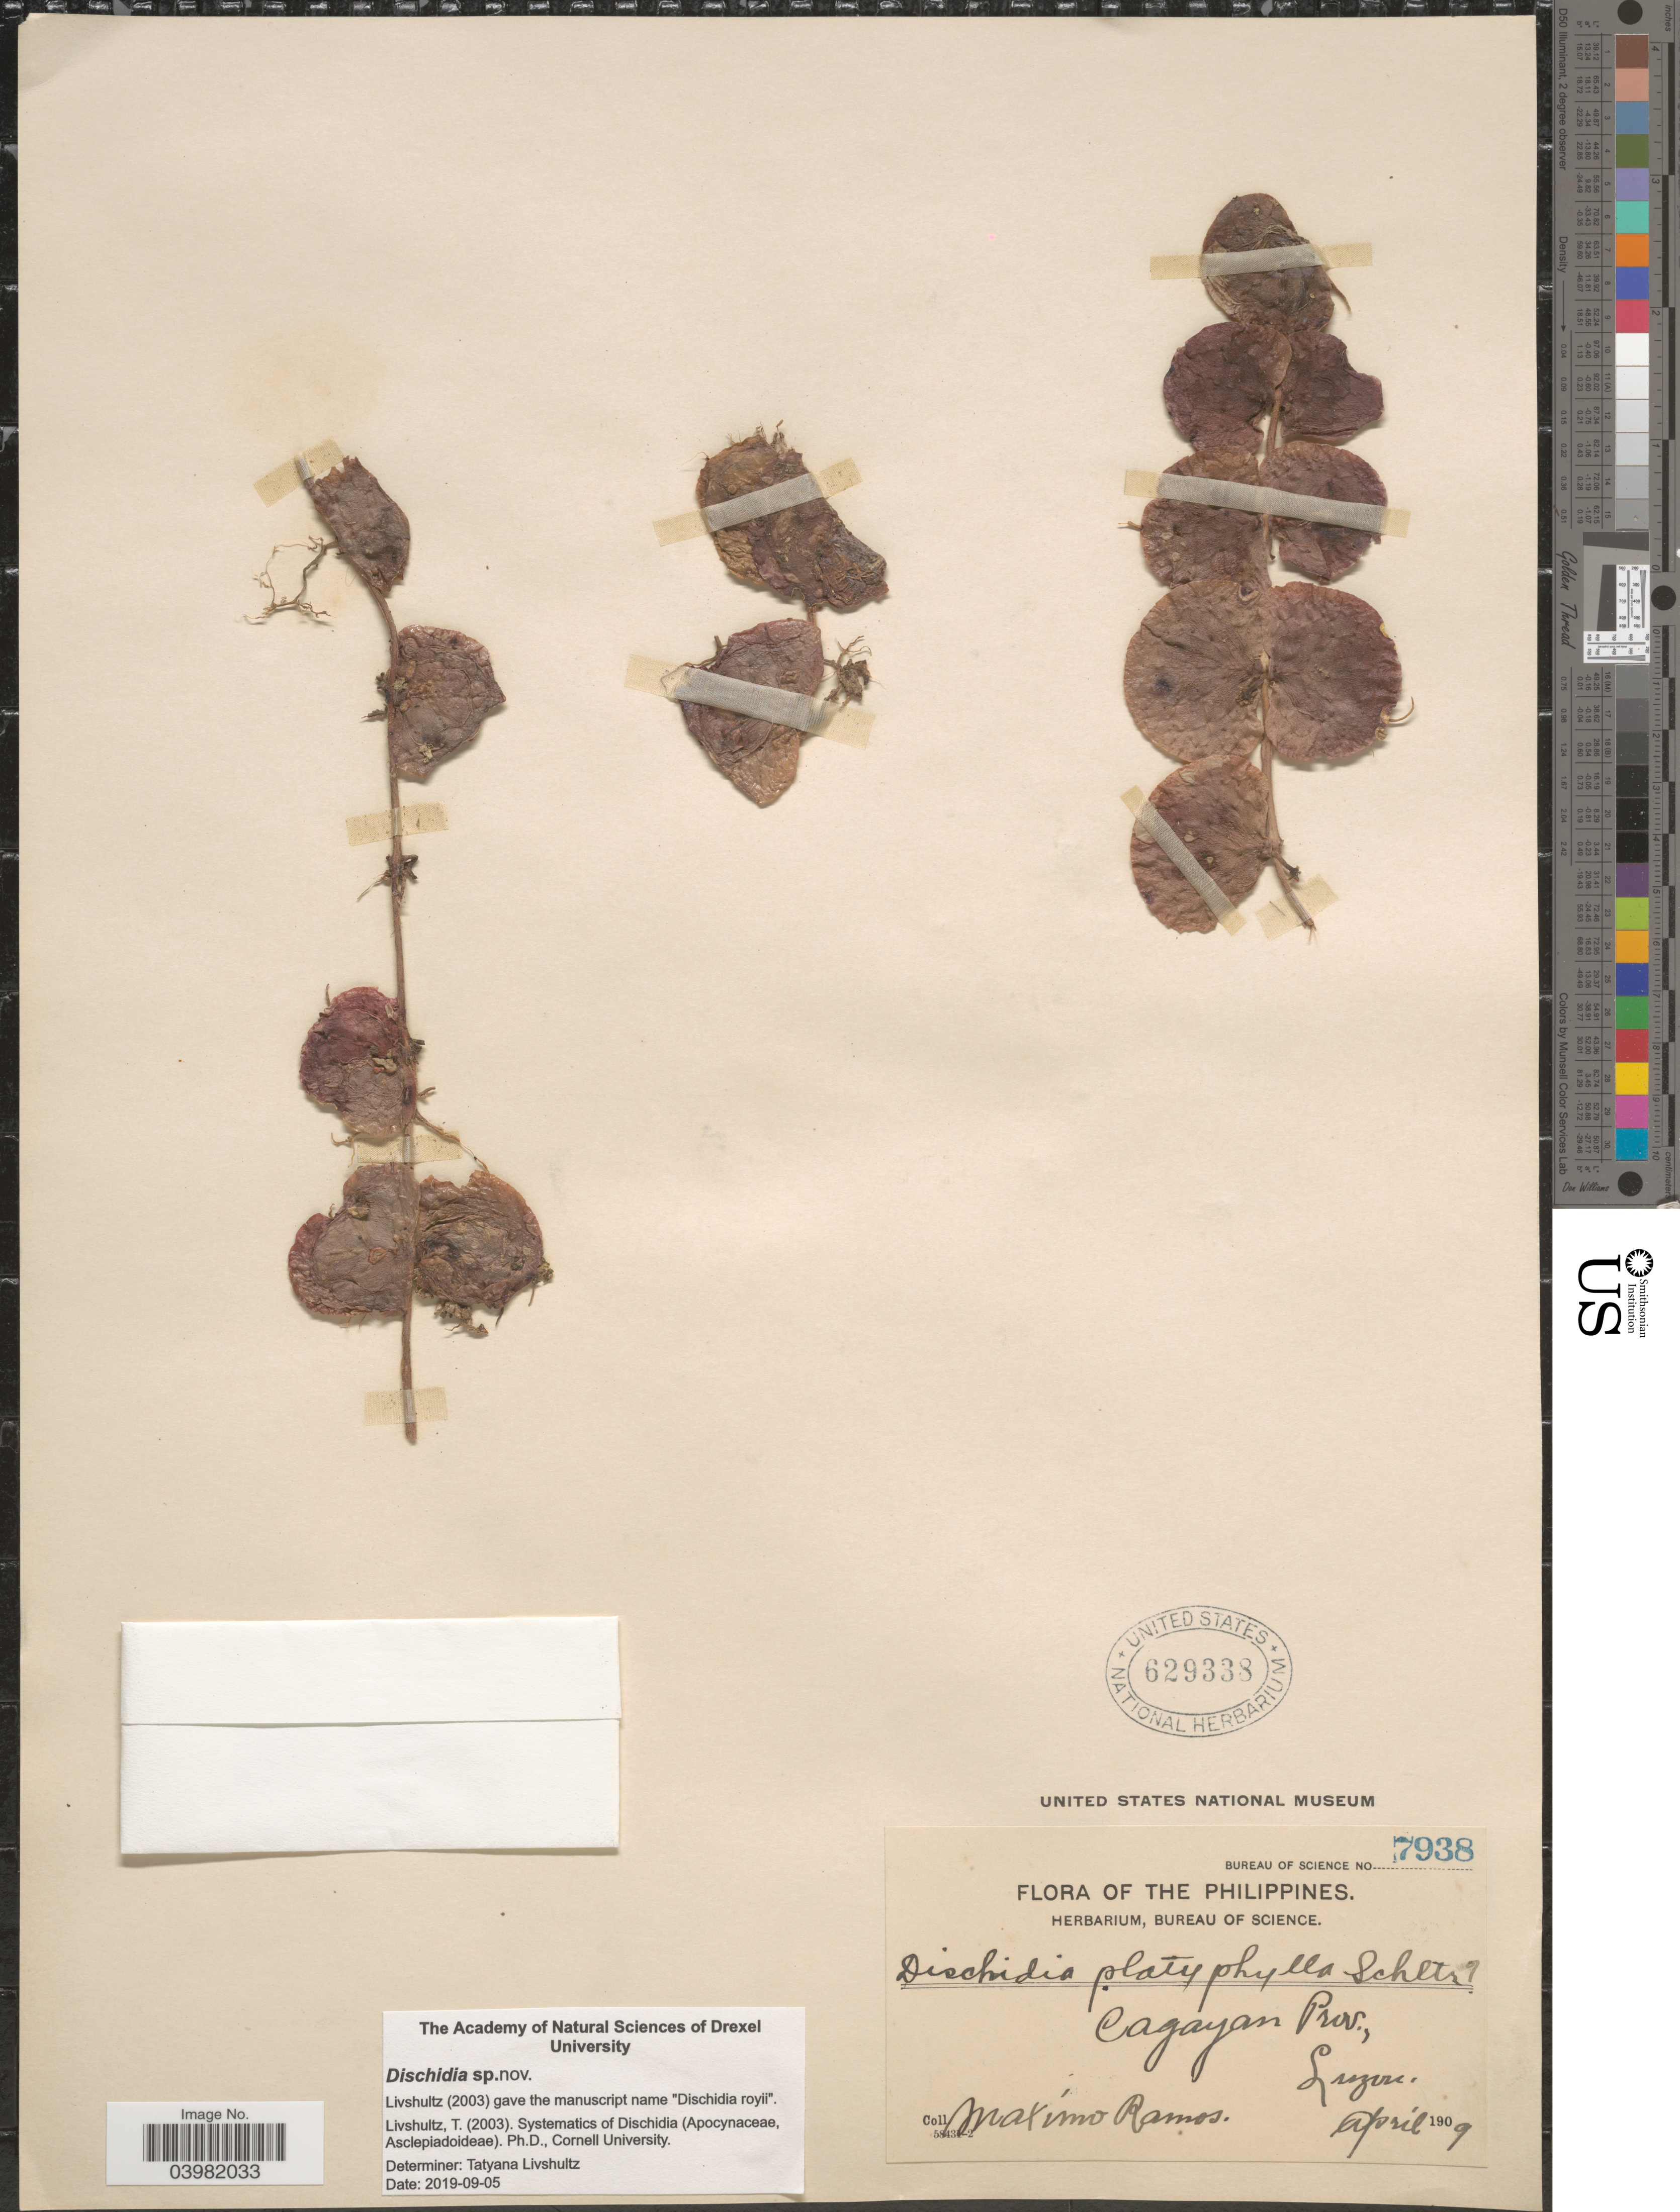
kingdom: Plantae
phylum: Tracheophyta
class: Magnoliopsida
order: Gentianales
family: Apocynaceae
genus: Dischidia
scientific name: Dischidia sp.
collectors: M. Ramos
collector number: Bureau of Science 7938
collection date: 1909-04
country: Philippines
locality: Cagayan Prov., Luzon.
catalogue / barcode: US 629338